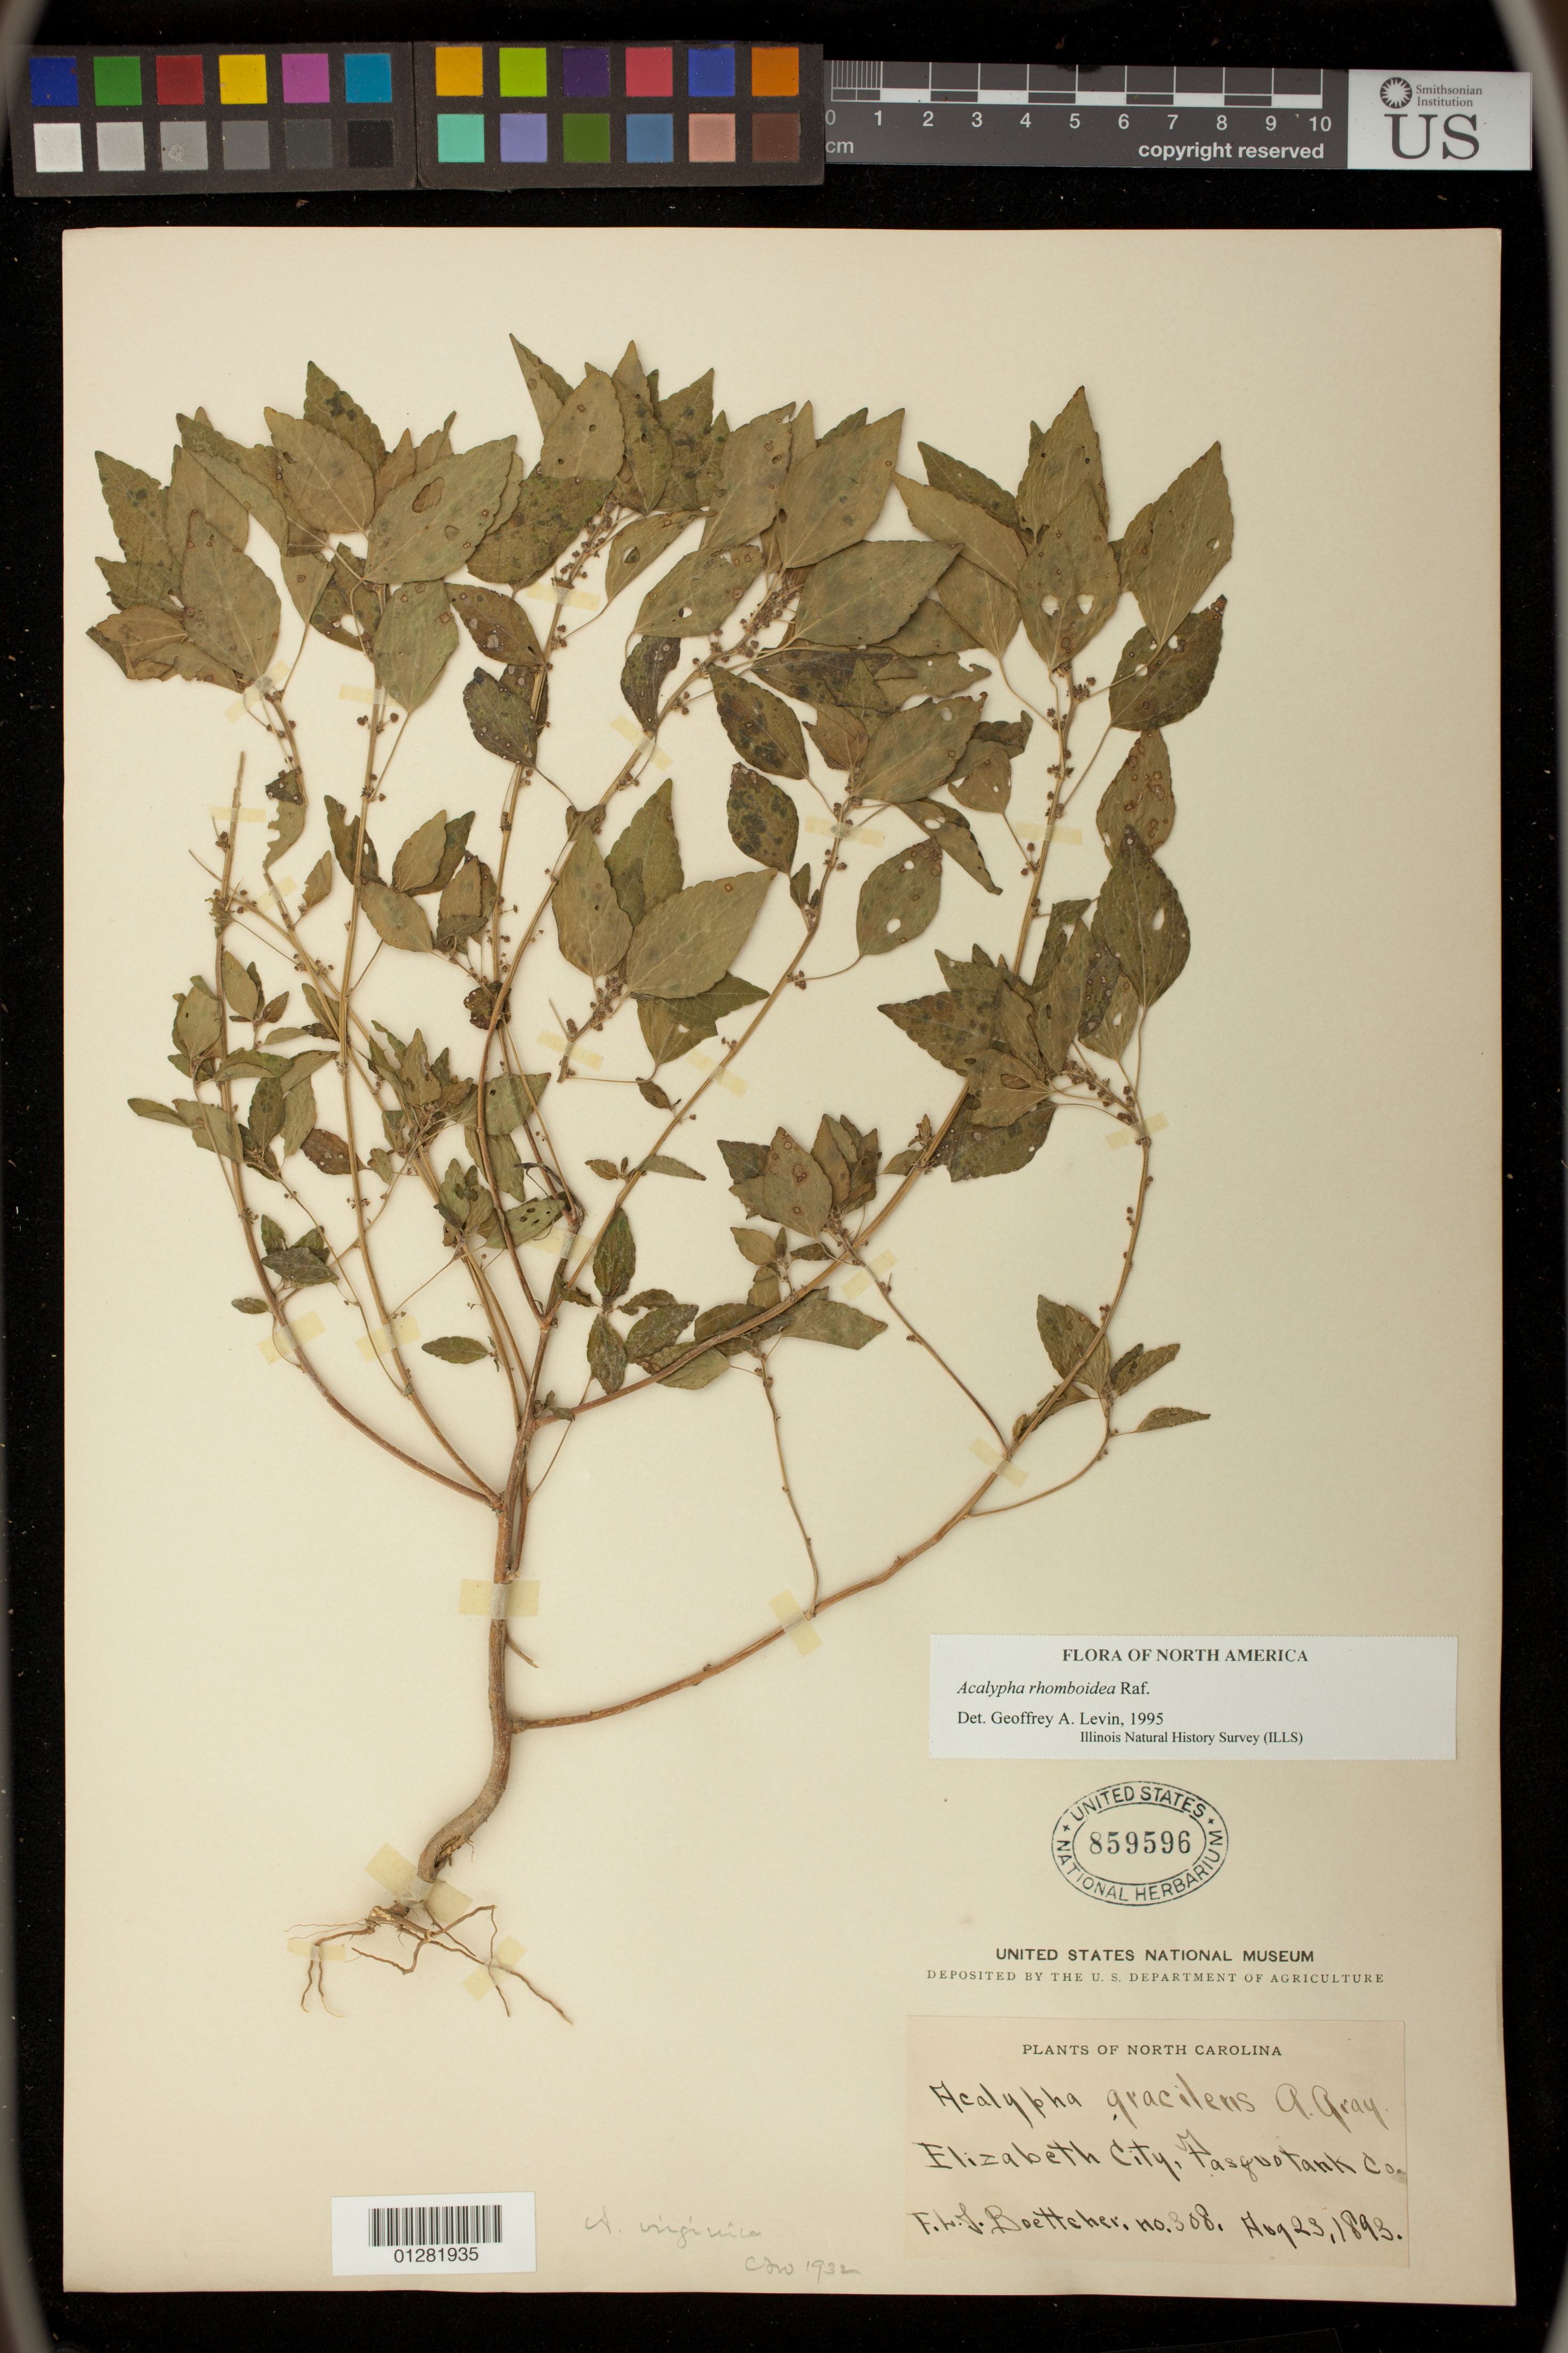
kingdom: Plantae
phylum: Tracheophyta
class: Magnoliopsida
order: Malpighiales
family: Euphorbiaceae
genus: Acalypha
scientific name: Acalypha rhomboidea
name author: Raf.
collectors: F. Boettcher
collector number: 308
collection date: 1893-08-23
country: United States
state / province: North Carolina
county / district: Pasquotank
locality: Elizabeth City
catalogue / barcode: US 859596